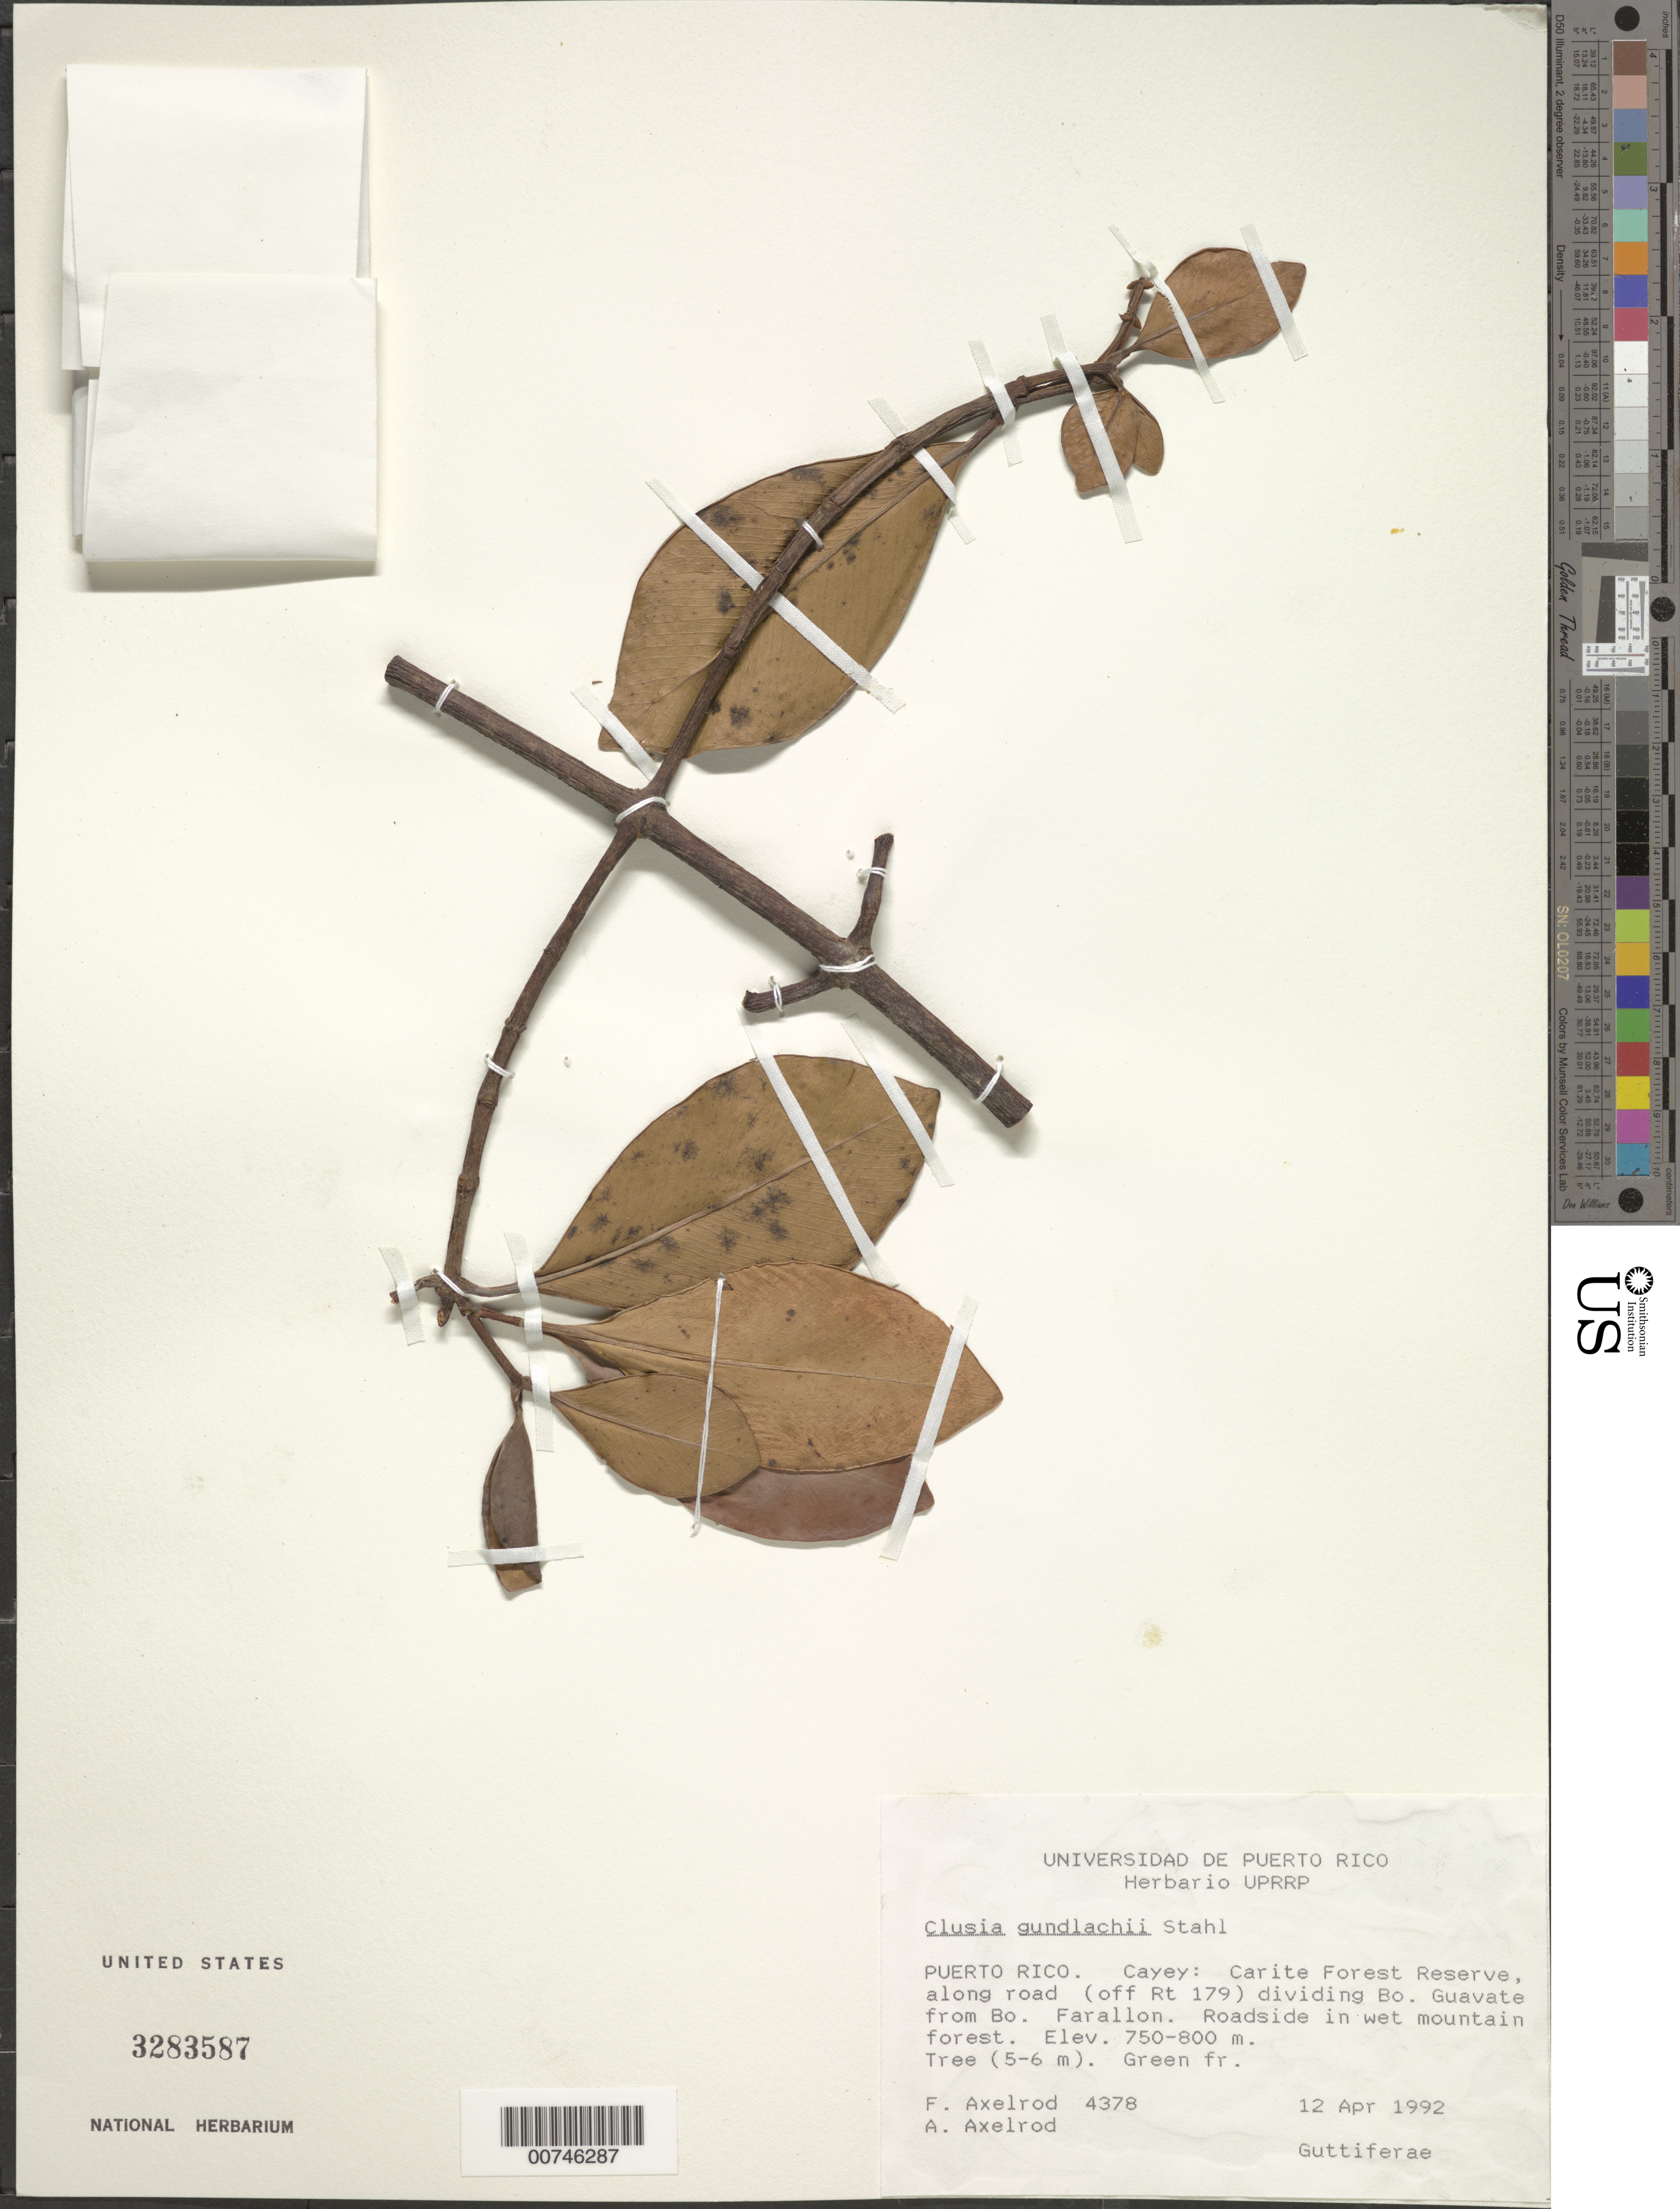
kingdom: Plantae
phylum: Tracheophyta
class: Magnoliopsida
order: Malpighiales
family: Clusiaceae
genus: Clusia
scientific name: Clusia gundlachii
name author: A. Stahl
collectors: F. S. Axelrod & A. Axelrod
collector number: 4378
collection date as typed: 12 Apr 1992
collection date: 1992-04-12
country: Puerto Rico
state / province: Cayey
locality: Carite Forest Reserve, along road (off Rt 179)dividing Barrio Guavate from Barrio Farallon.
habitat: Roadside in wet mountain forest.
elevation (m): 750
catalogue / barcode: US 3283587